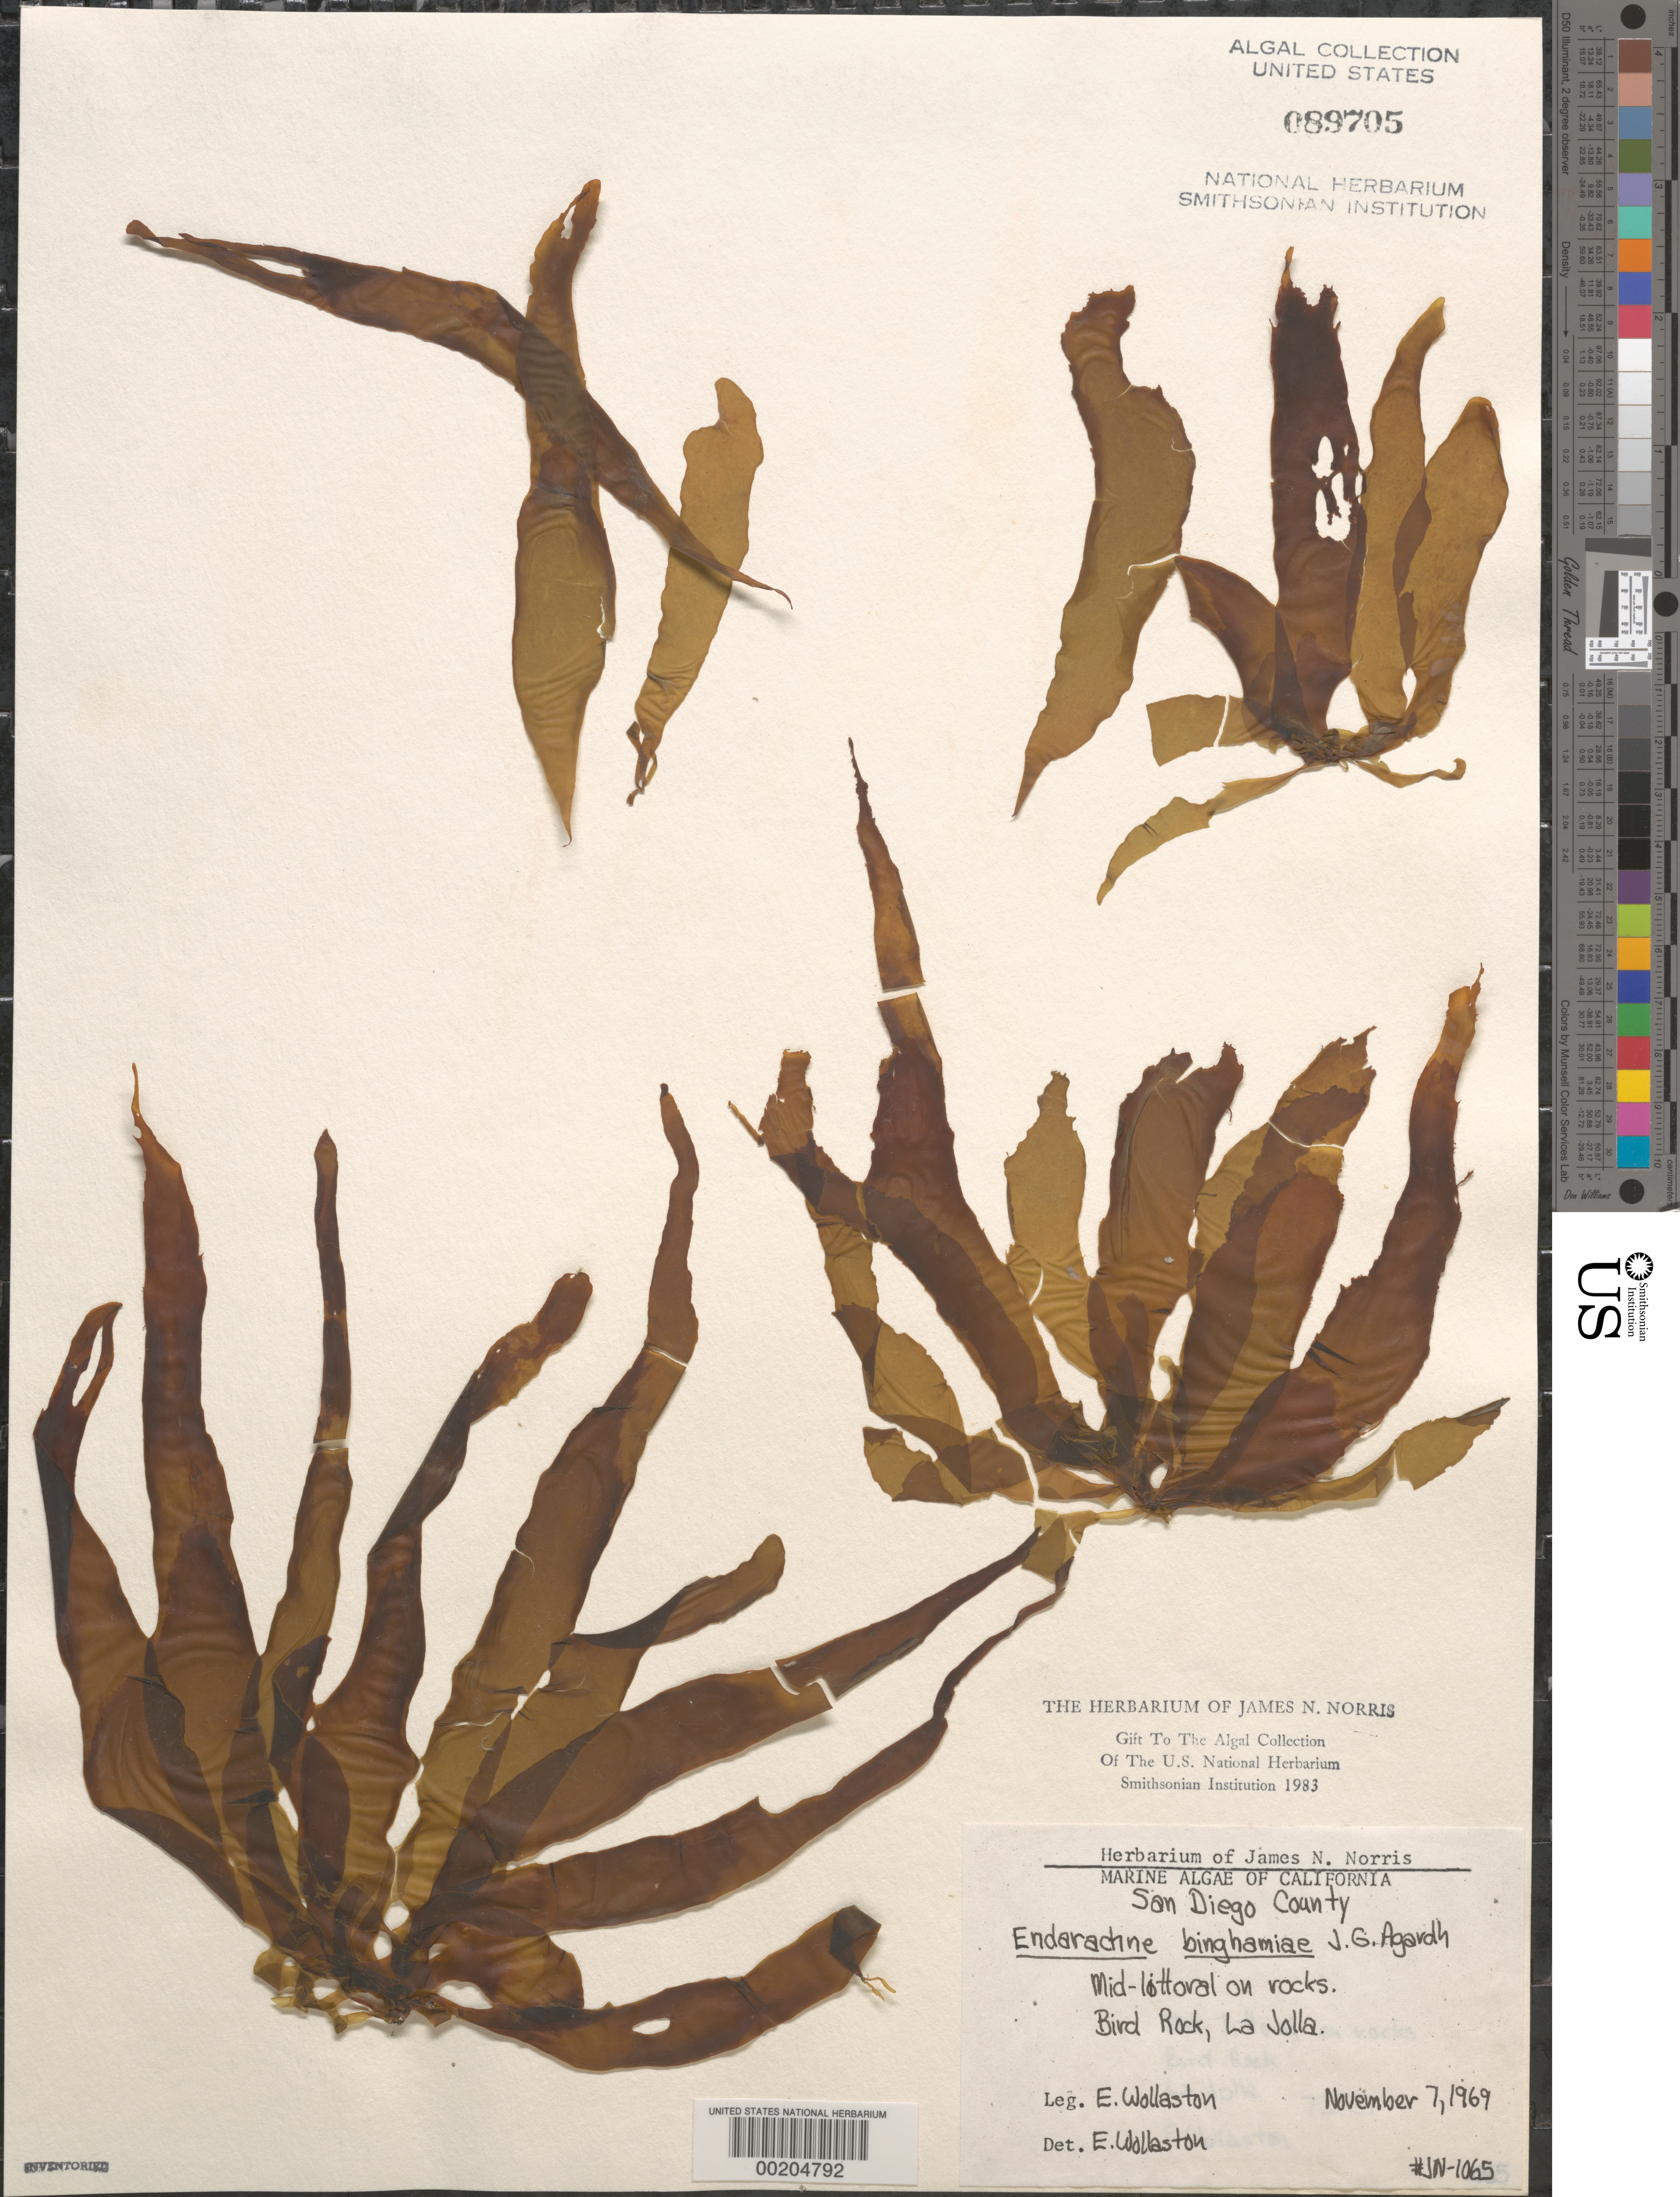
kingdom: Chromista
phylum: Ochrophyta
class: Phaeophyceae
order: Scytosiphonales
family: Scytosiphonaceae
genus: Petalonia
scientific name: Petalonia binghamiae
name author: (J. Agardh) K.L.Vinogr.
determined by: Algae name updating Project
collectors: E. Wollaston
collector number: Jn-1065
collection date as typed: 07 Nov 1969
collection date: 1969-11-07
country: United States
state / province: California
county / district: San Diego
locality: Bird Rock, La Jolla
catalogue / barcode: US 89705